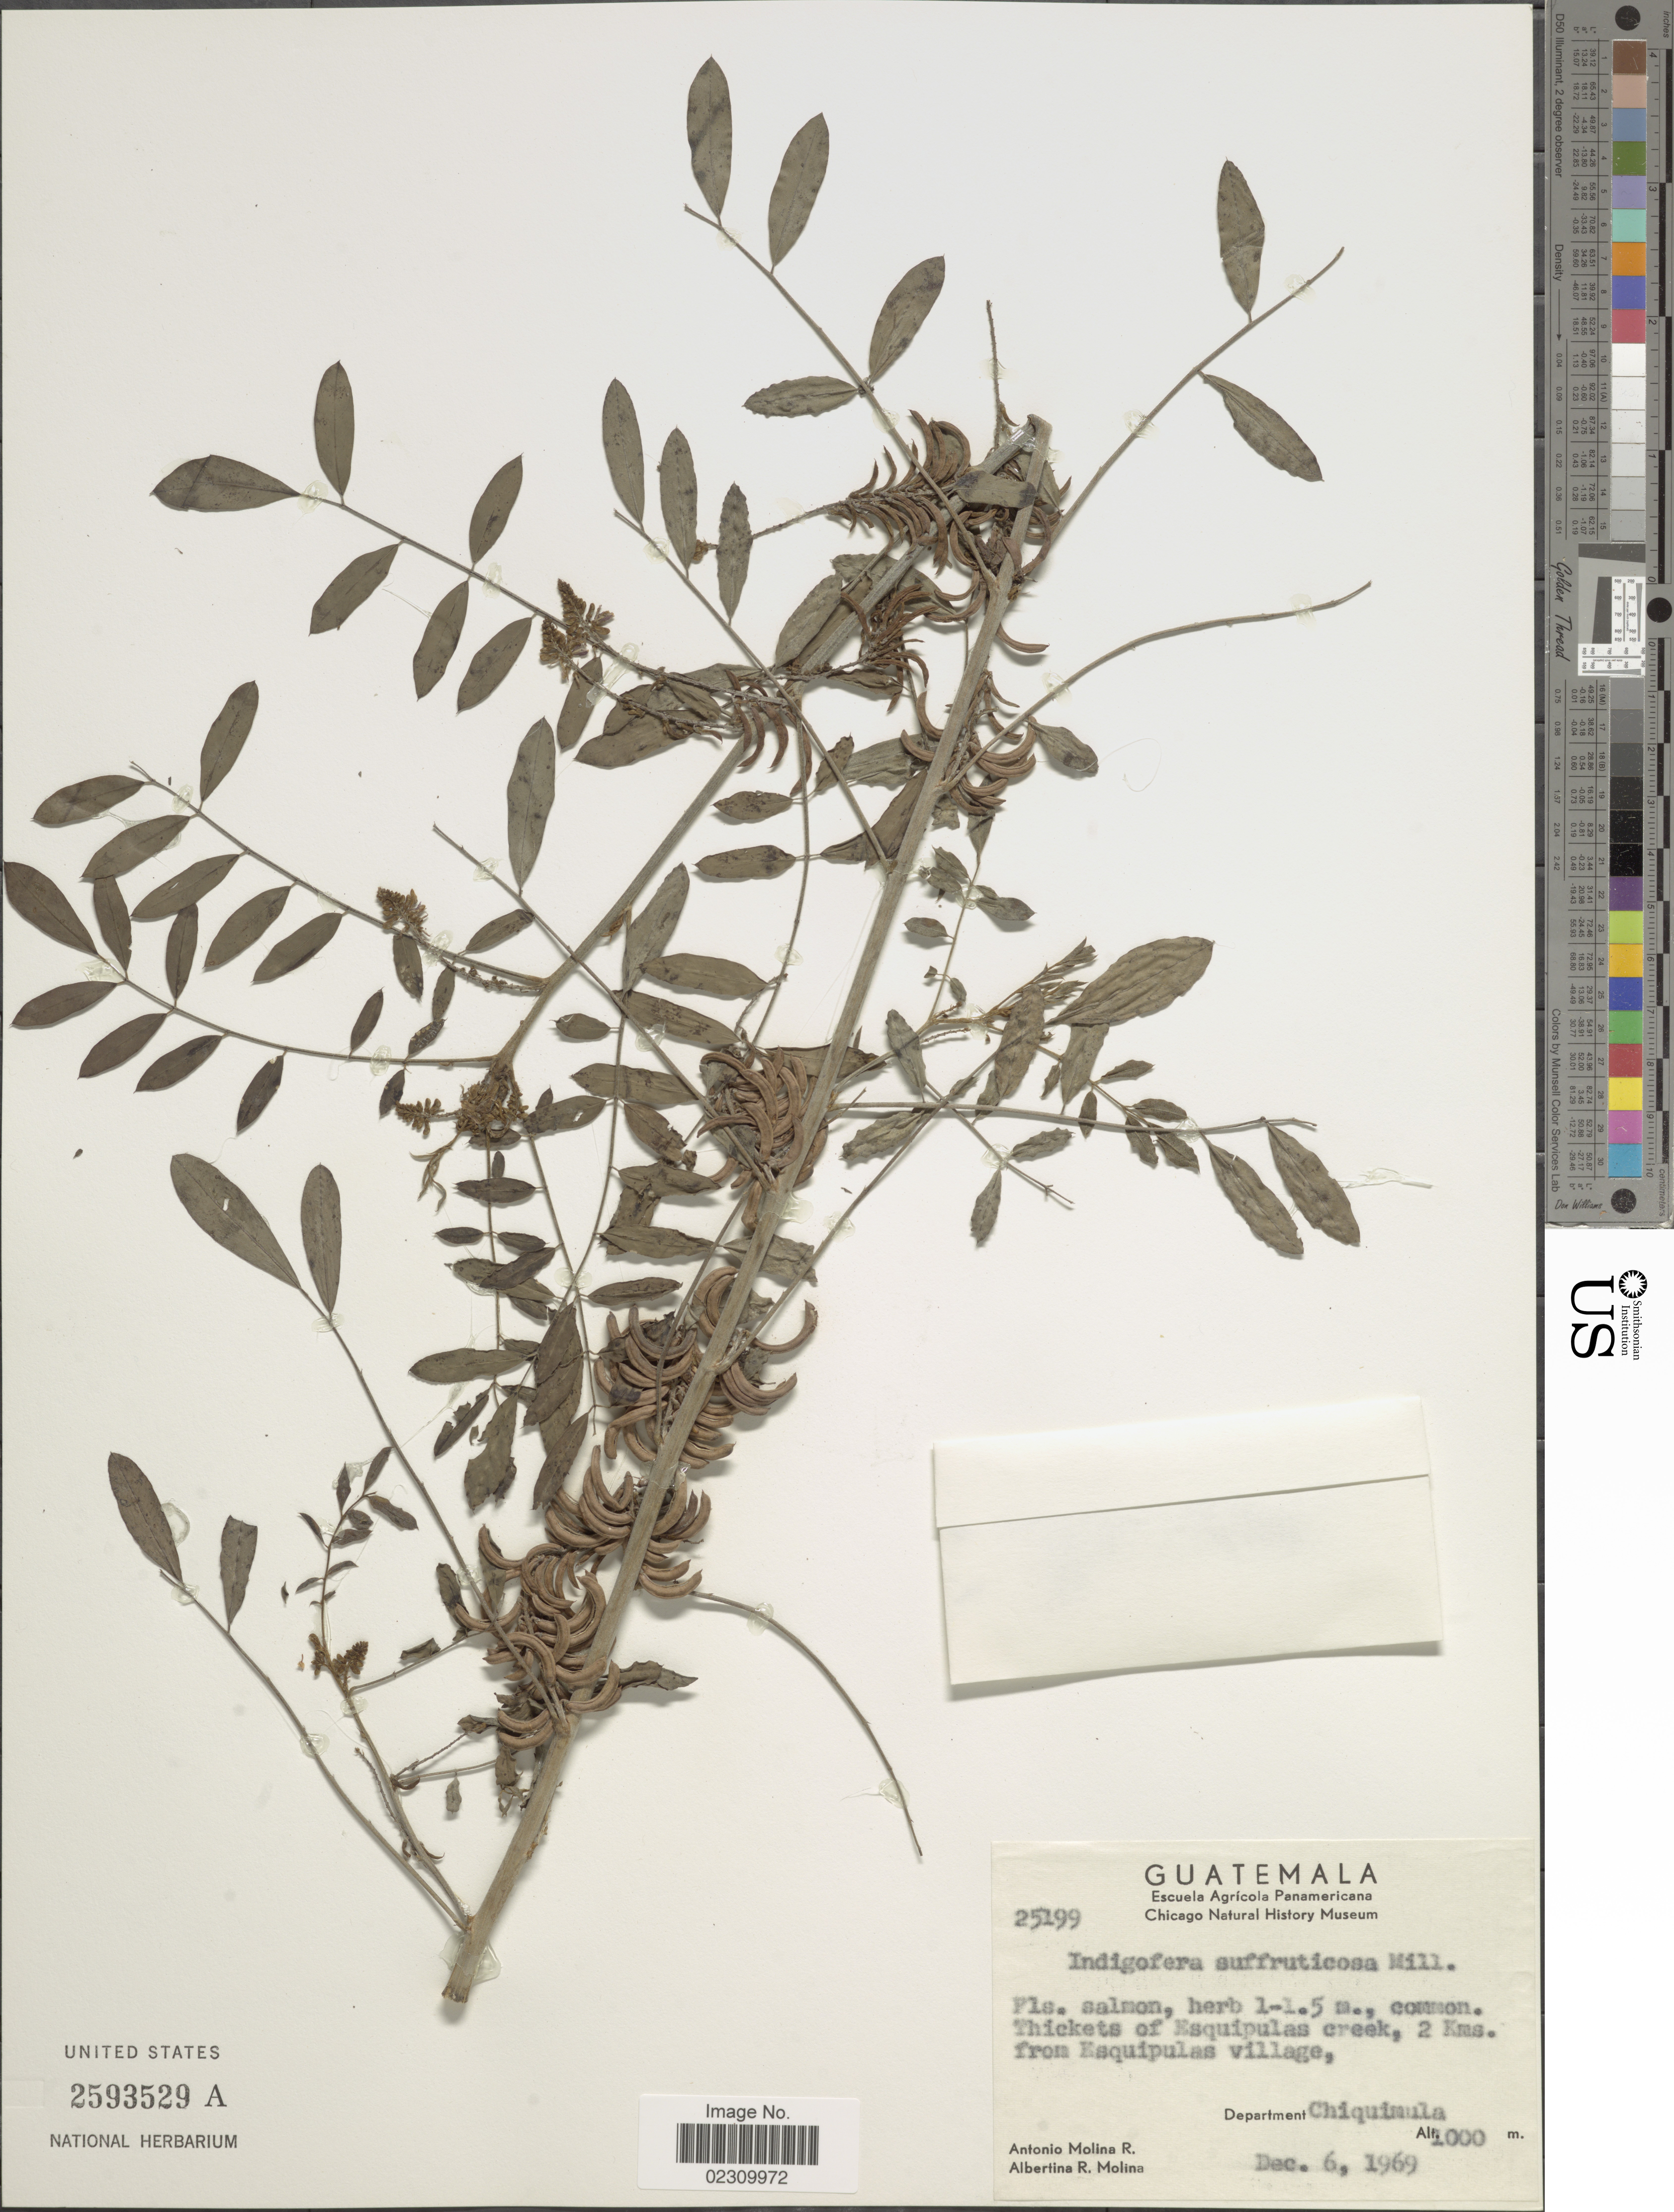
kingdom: Plantae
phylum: Tracheophyta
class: Magnoliopsida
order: Fabales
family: Fabaceae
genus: Indigofera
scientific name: Indigofera suffruticosa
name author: Mill.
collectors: A. Molina R. & A. R. Molina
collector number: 25199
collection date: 1969-12-06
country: Guatemala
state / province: Chiquimula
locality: Thickets of Esquipulas Creek, 2 kms. from Esquipulas village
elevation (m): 1000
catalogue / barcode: US 2593529A